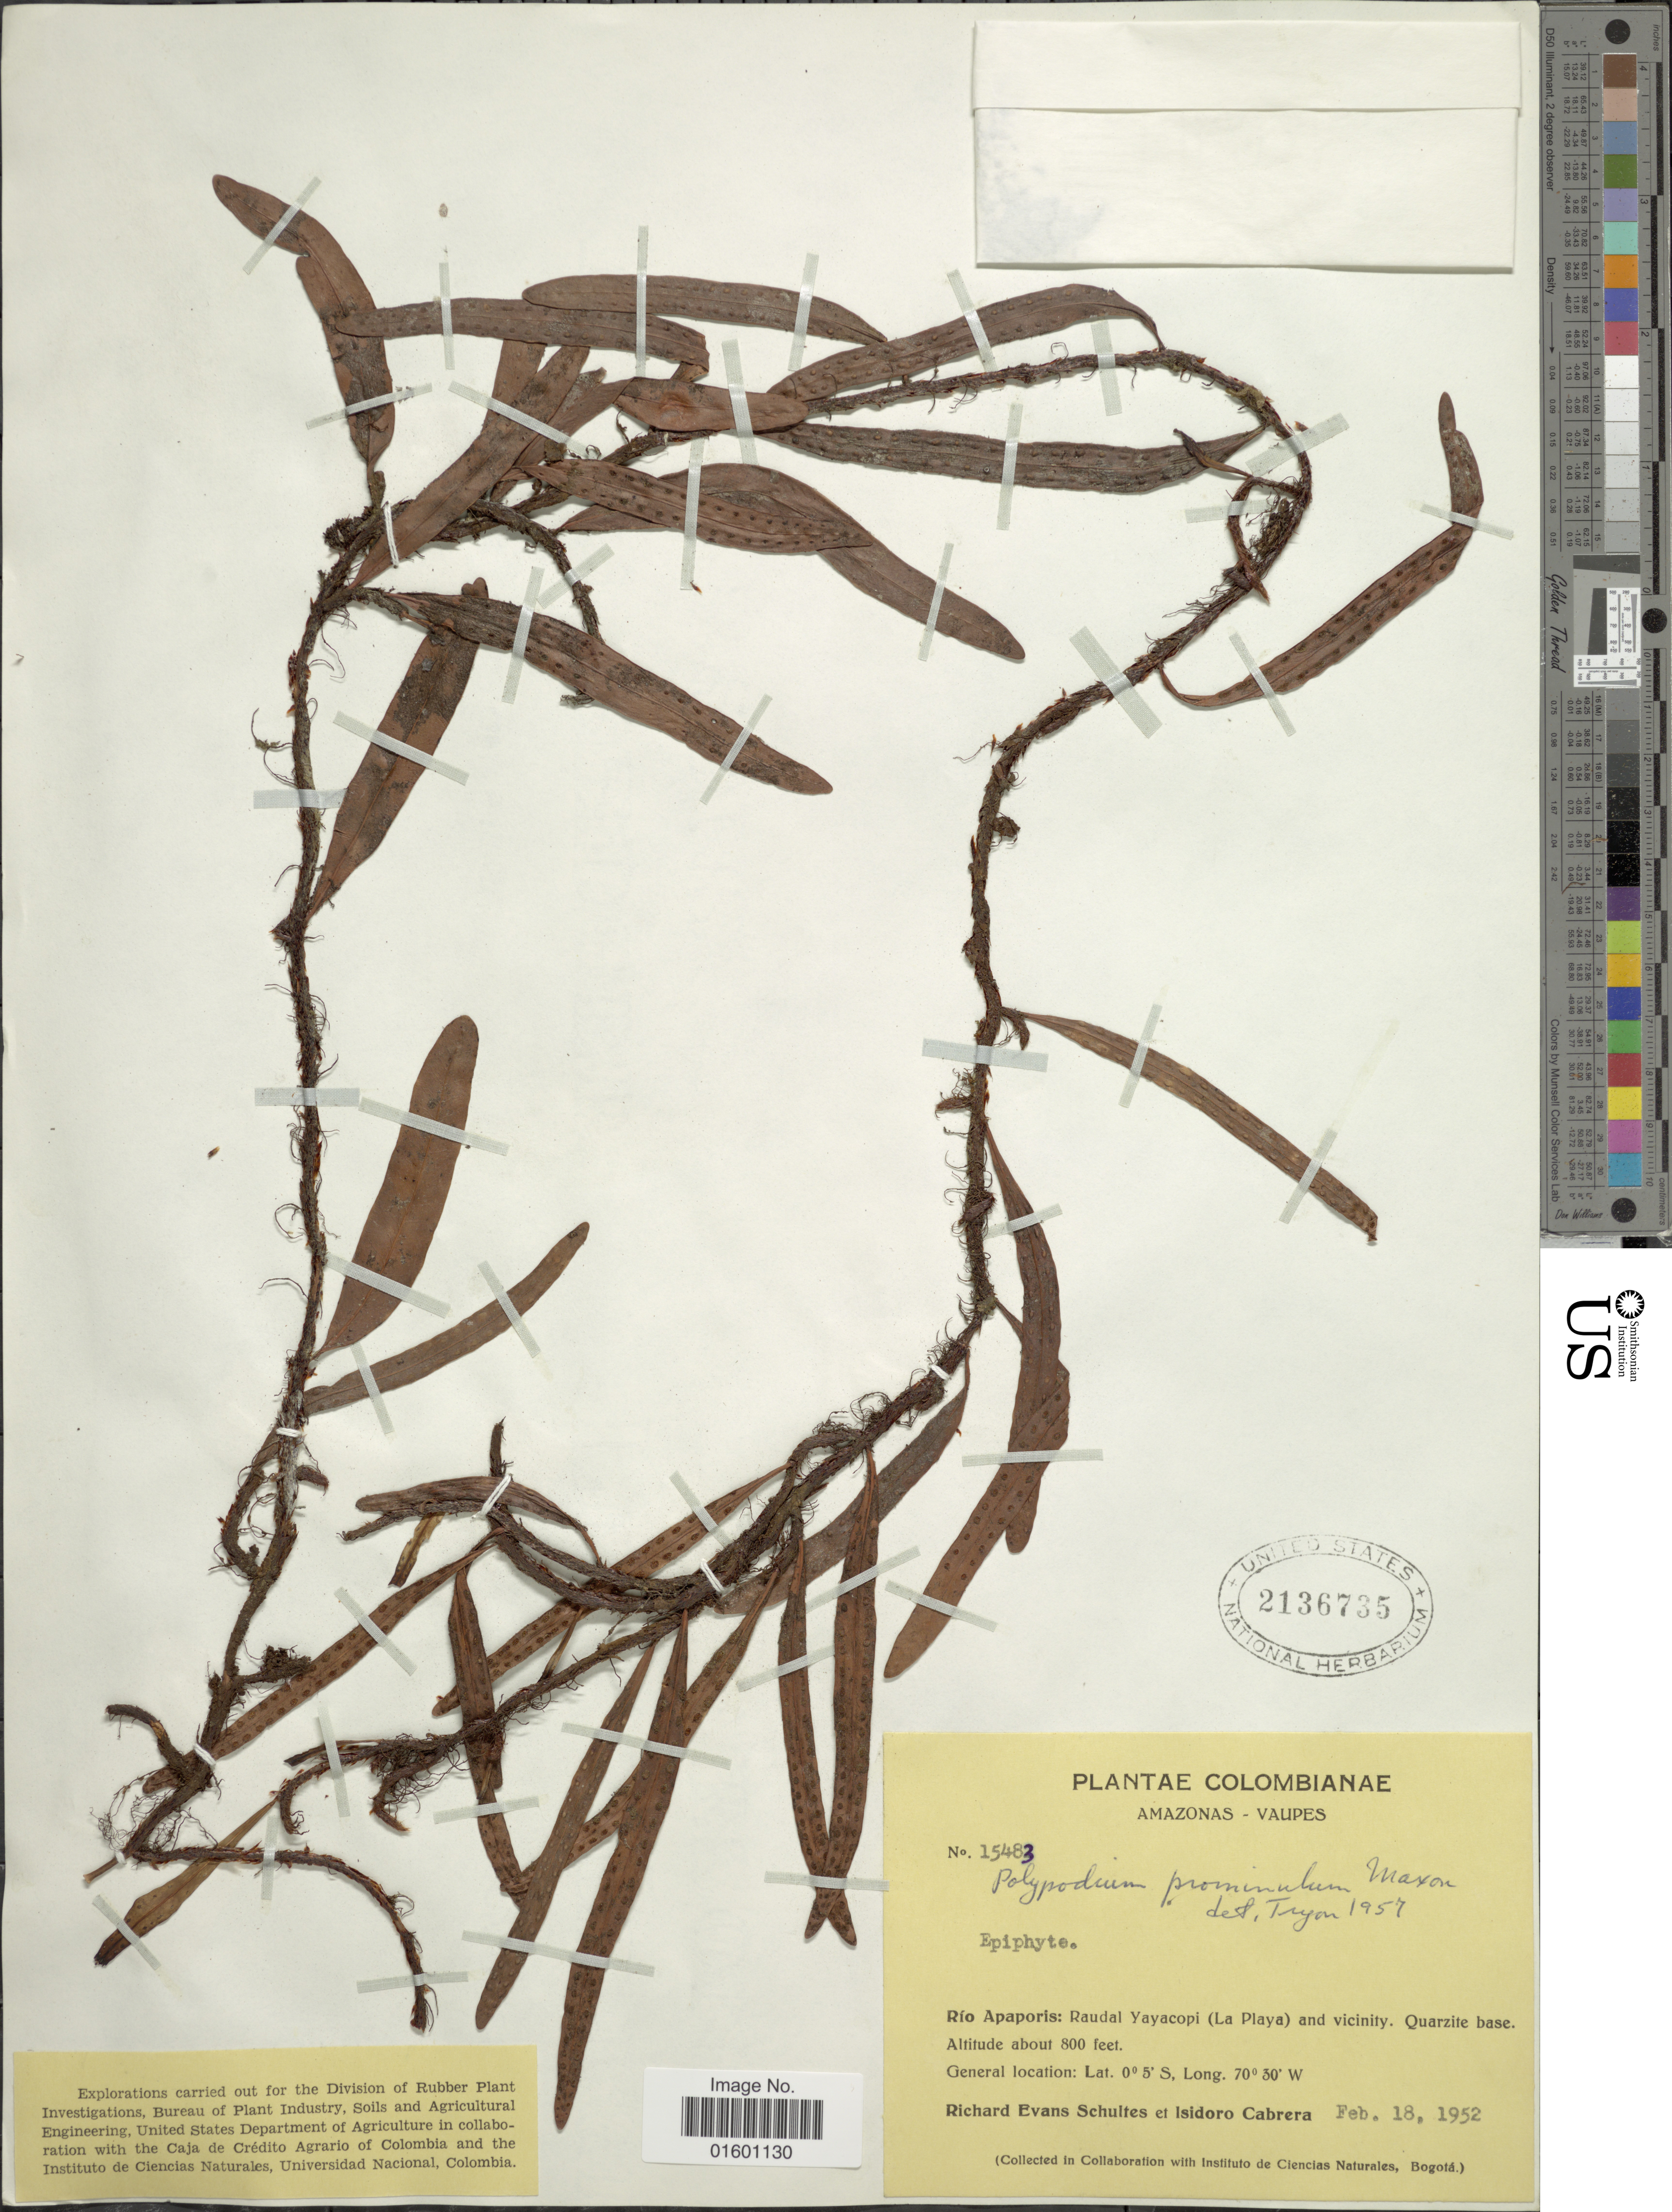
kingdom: Plantae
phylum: Tracheophyta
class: Polypodiopsida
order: Polypodiales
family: Polypodiaceae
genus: Microgramma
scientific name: Microgramma baldwinii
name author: Brade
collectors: R. E. Schultes & I. Cabrera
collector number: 15483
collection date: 1952-02-18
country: Colombia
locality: Amazonas - Vaupes, Rio Apaporis: Radual Yayacopi (La Playa) and vicinity. Quarzite base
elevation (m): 244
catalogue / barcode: US 2136735